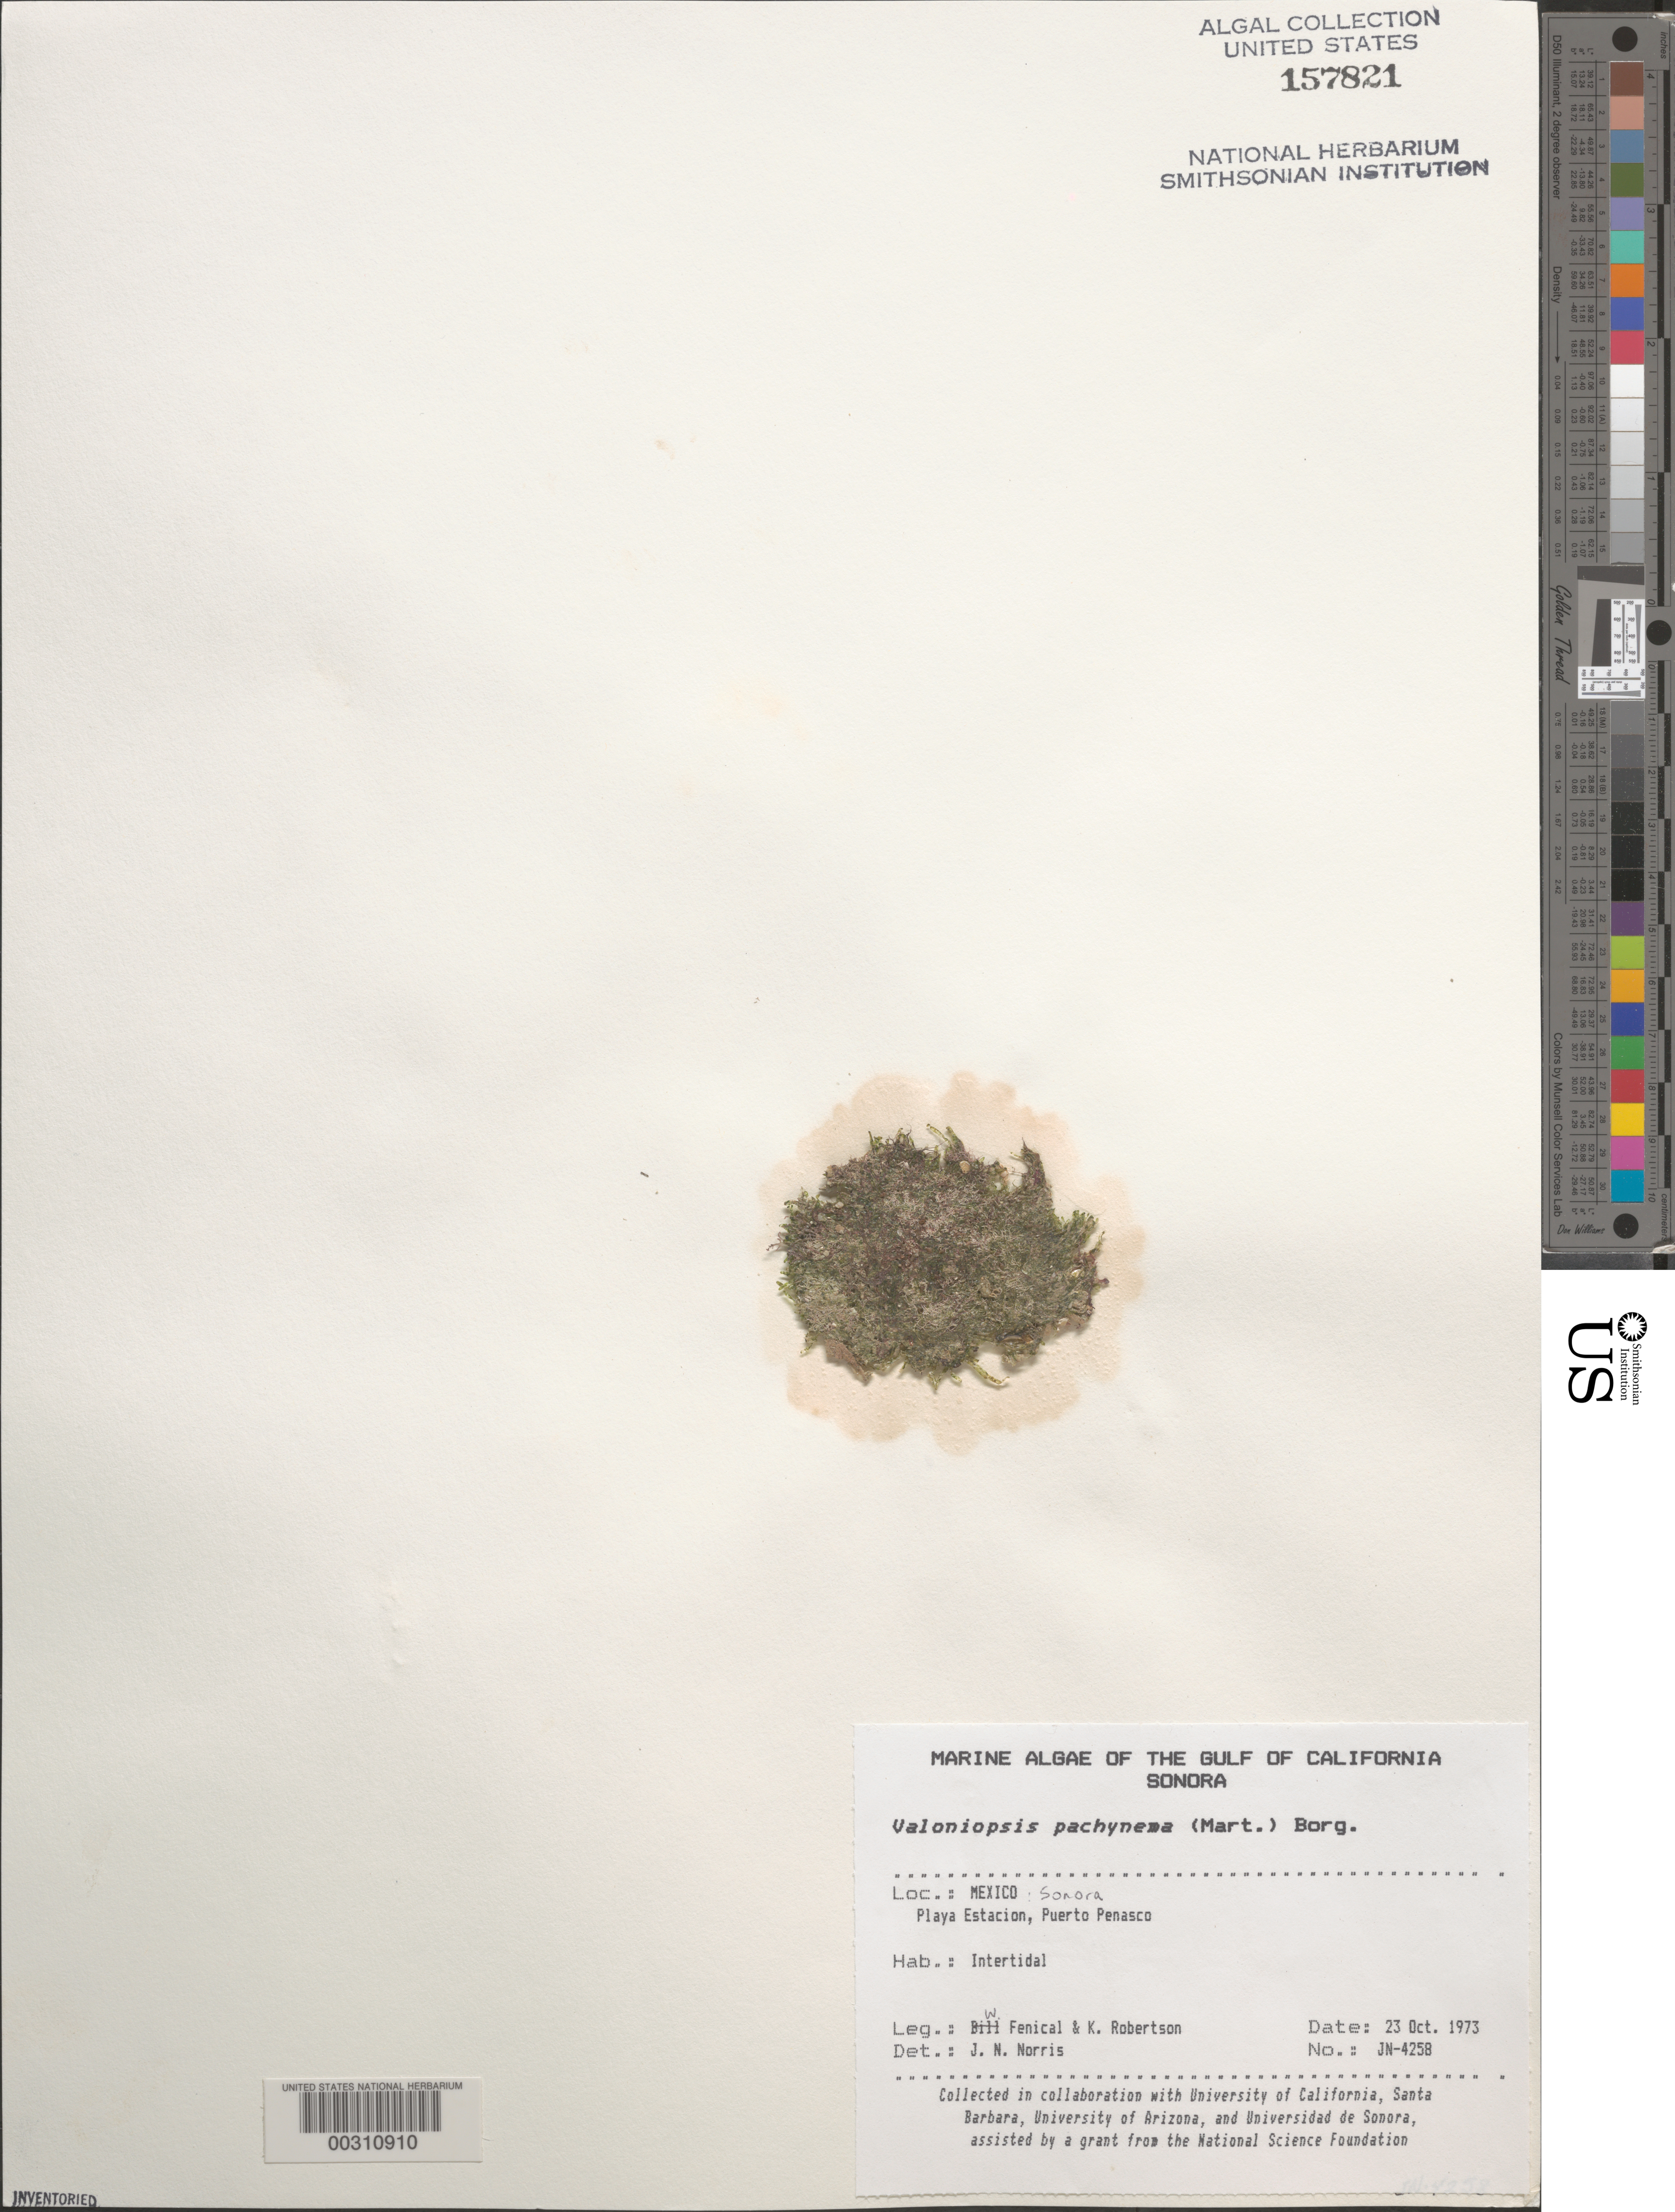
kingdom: Plantae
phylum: Chlorophyta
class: Ulvophyceae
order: Siphonocladales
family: Valoniaceae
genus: Valoniopsis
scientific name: Valoniopsis pachynema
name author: (G. Martens) Børgesen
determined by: Norris, James N.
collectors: W. Fenical & K. Robertson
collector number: Jn-4258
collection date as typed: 23 Oct 1973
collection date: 1973-10-23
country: Mexico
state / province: Sonora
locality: Playa Estacion, Puerto Penasco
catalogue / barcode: US 157821